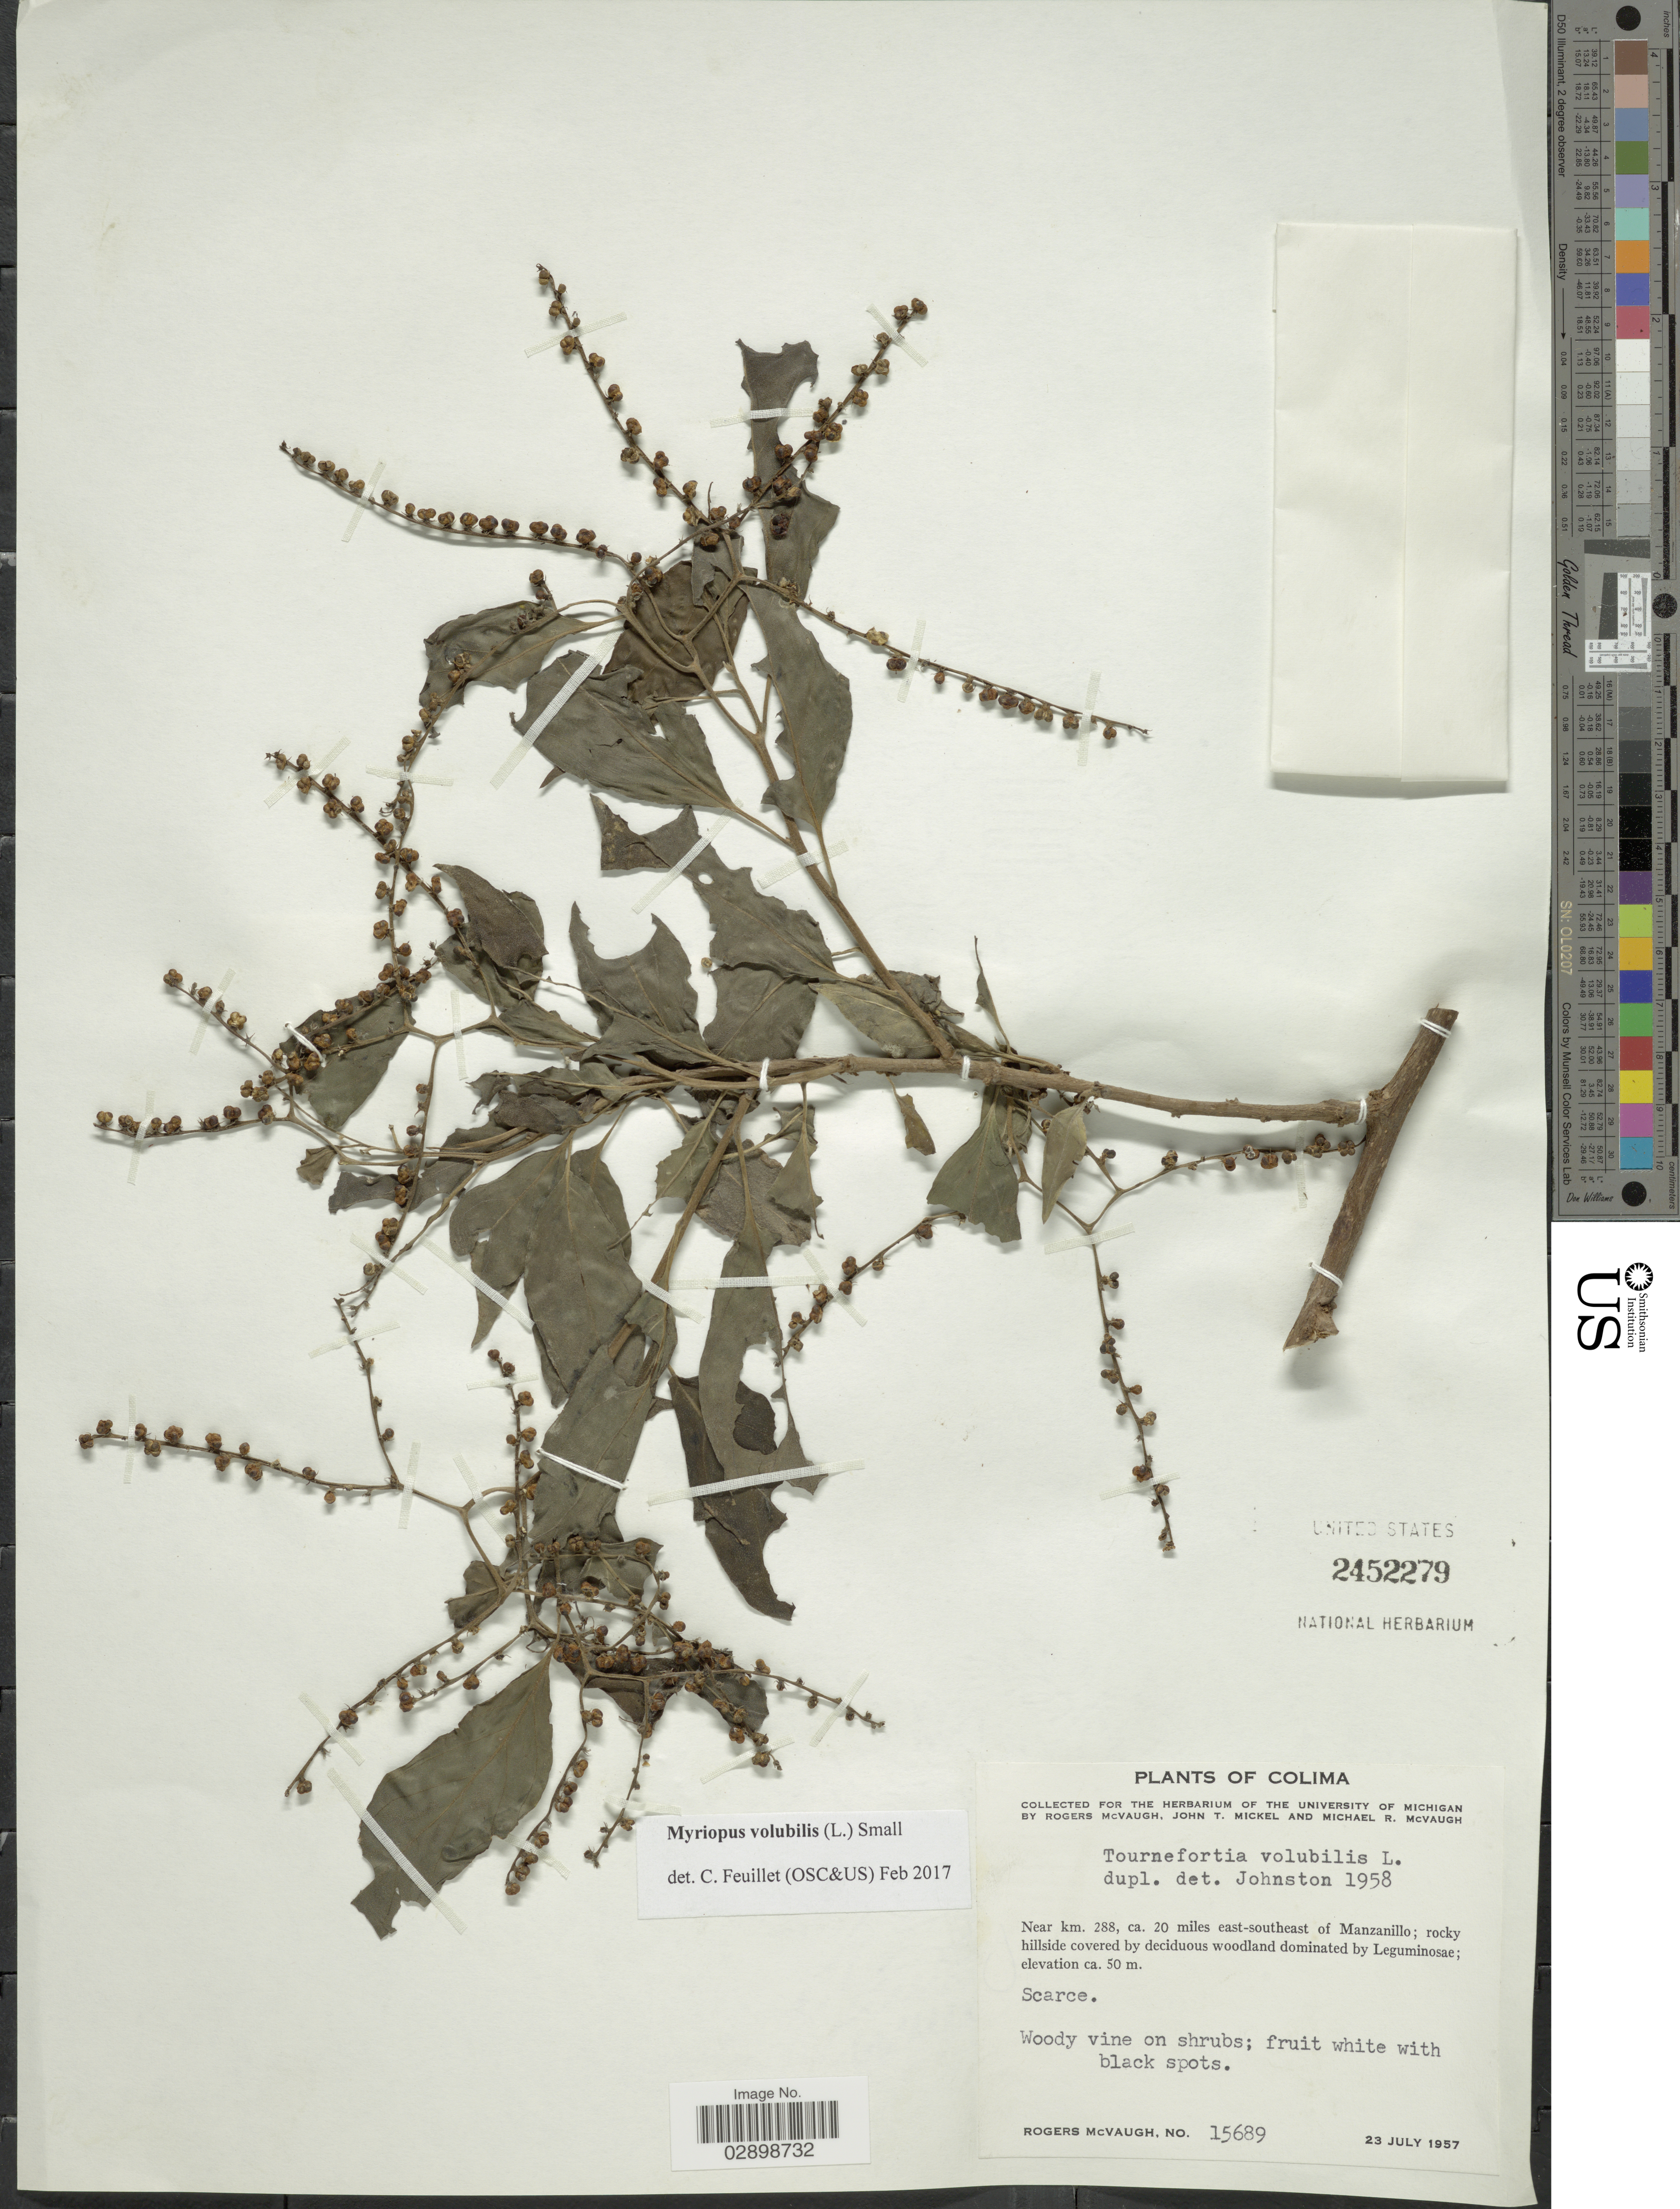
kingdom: Plantae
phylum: Tracheophyta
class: Magnoliopsida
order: Boraginales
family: Heliotropiaceae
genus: Myriopus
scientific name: Myriopus volubilis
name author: (L.) Small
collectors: R. McVaugh, J. T. Mickel & M. R. McVaugh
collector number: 15689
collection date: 1957-07-23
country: Mexico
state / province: Colima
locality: Near km. 288, ca. 20 miles east-southeast of Manzanillo.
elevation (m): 50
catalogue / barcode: US 2452279